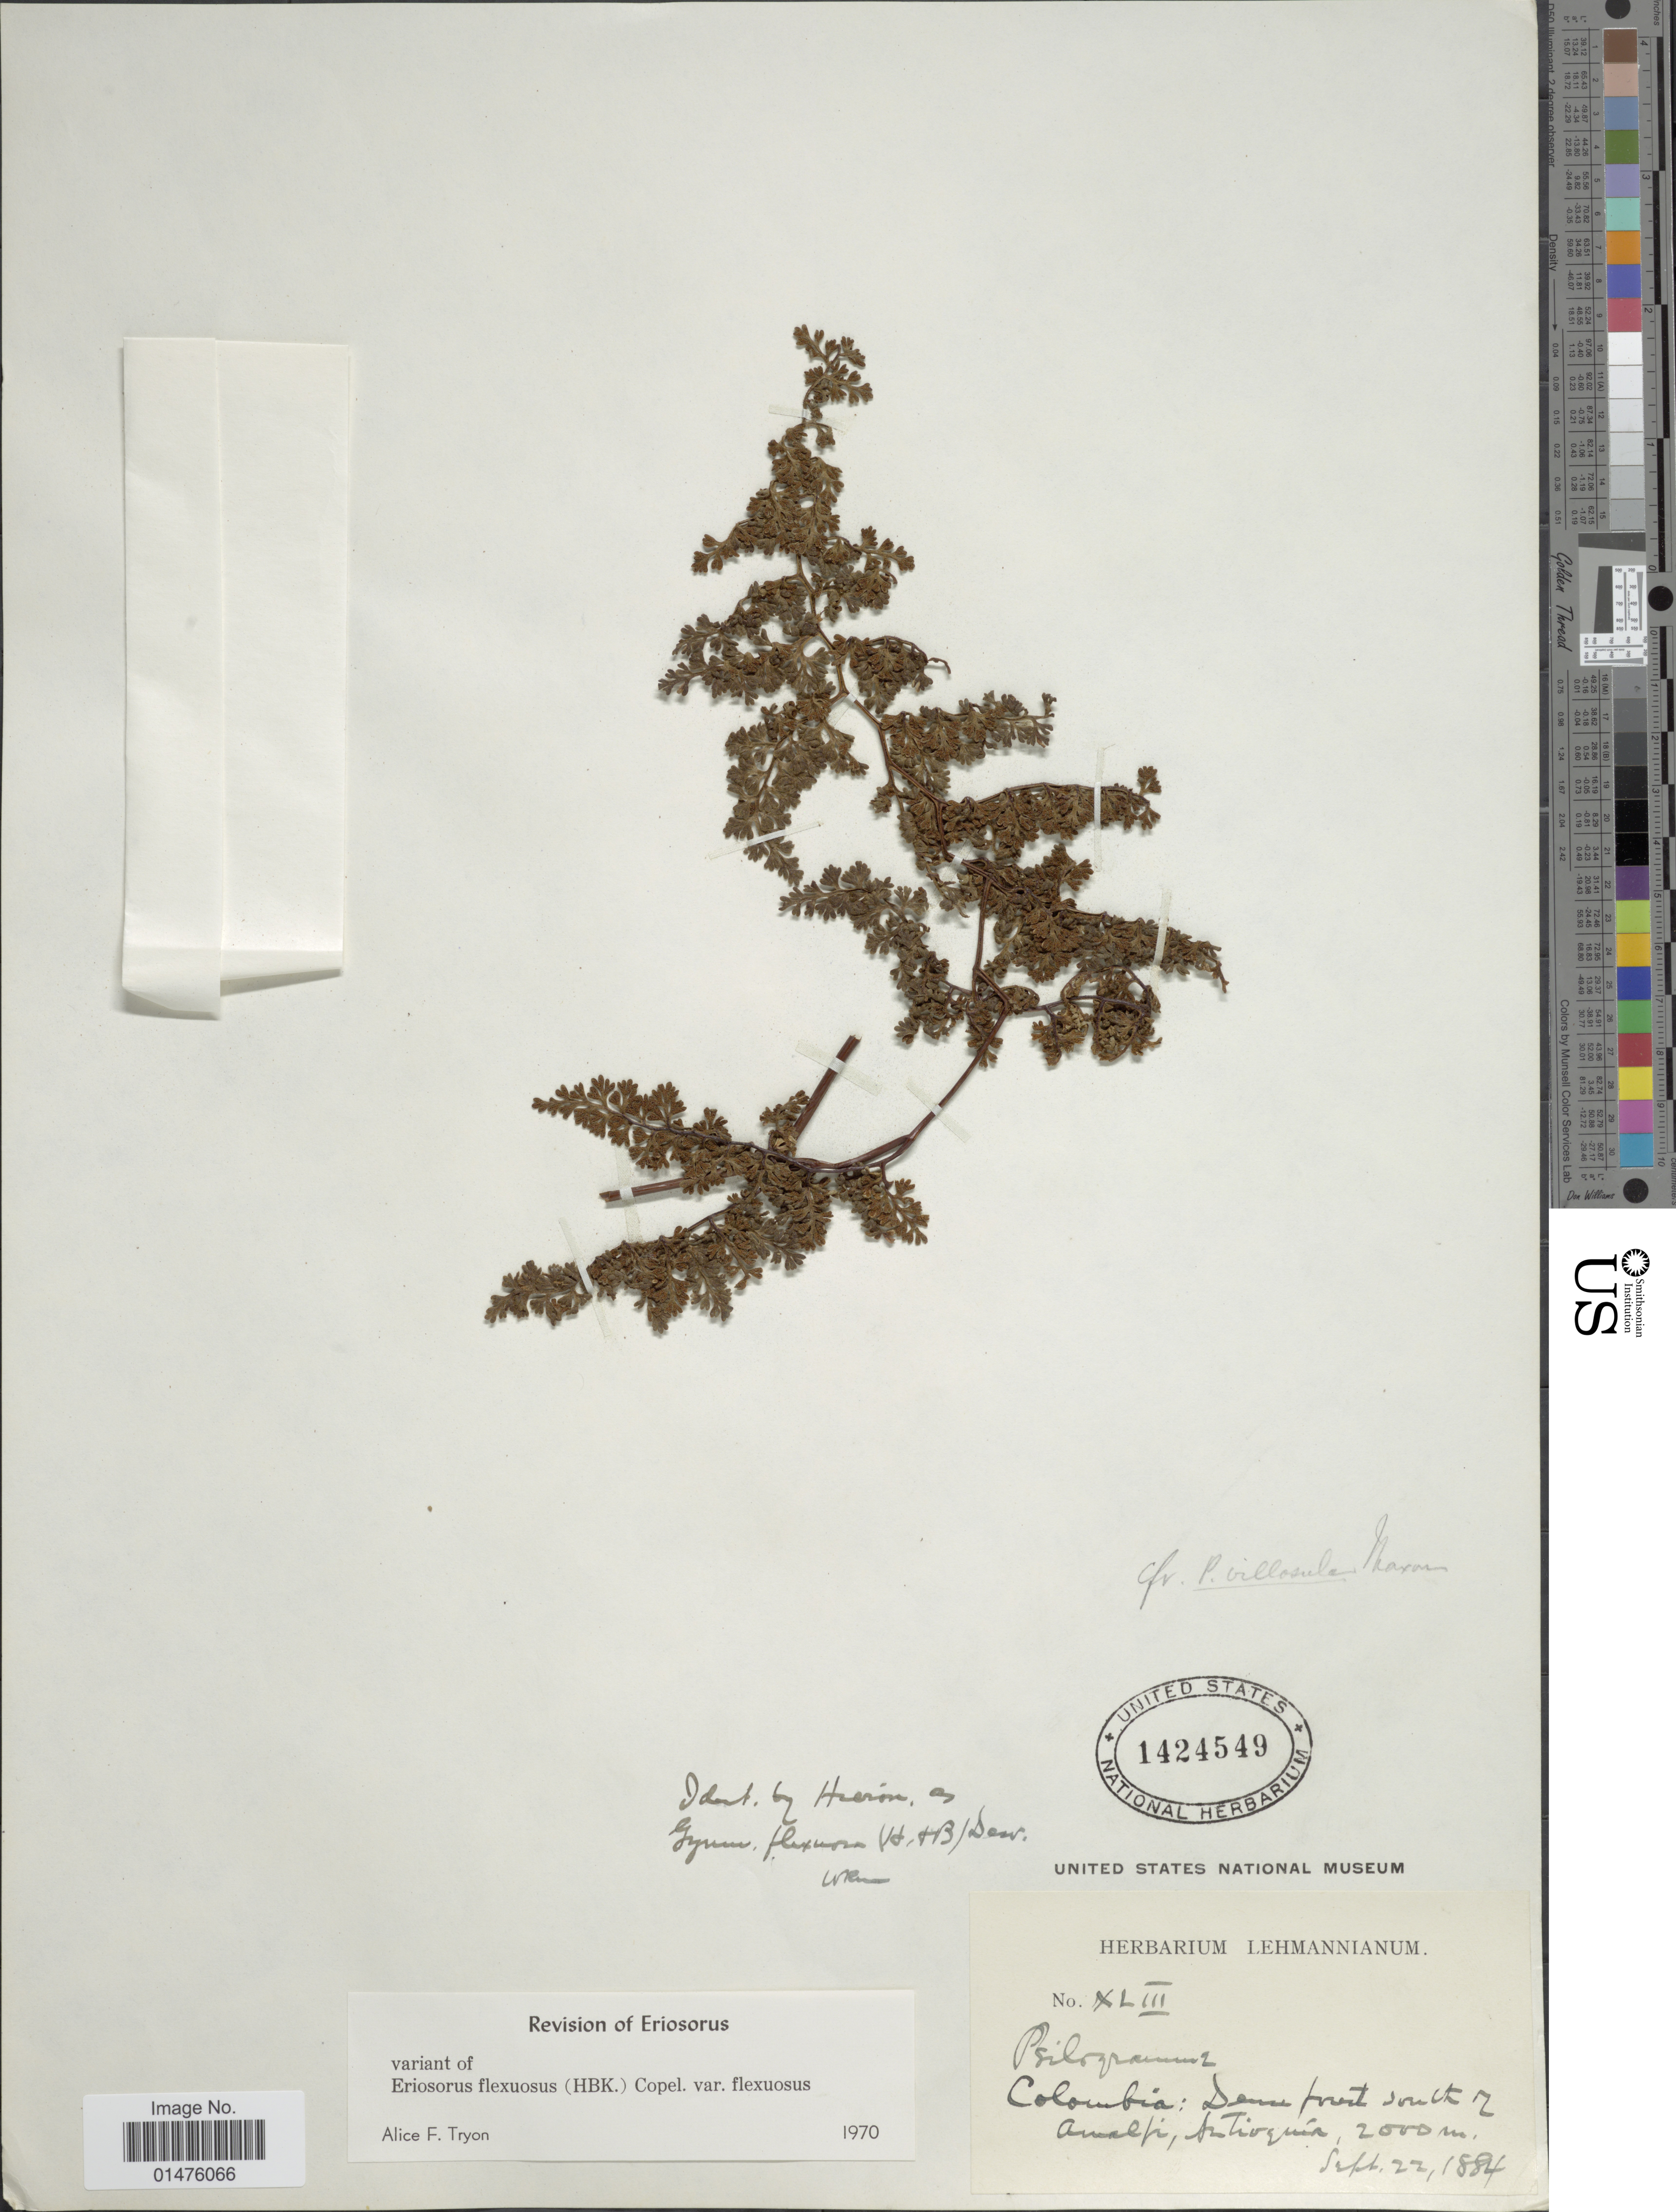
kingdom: Plantae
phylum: Tracheophyta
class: Polypodiopsida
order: Polypodiales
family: Pteridaceae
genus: Jamesonia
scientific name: Jamesonia flexuosa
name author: (Humb. & Bonpl.) Christenh.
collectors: ex herb. Lehmannianum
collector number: XL III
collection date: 1884-09-22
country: Colombia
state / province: Antioquia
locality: Dense forest south of Amalfi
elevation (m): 2000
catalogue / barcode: US 1424549